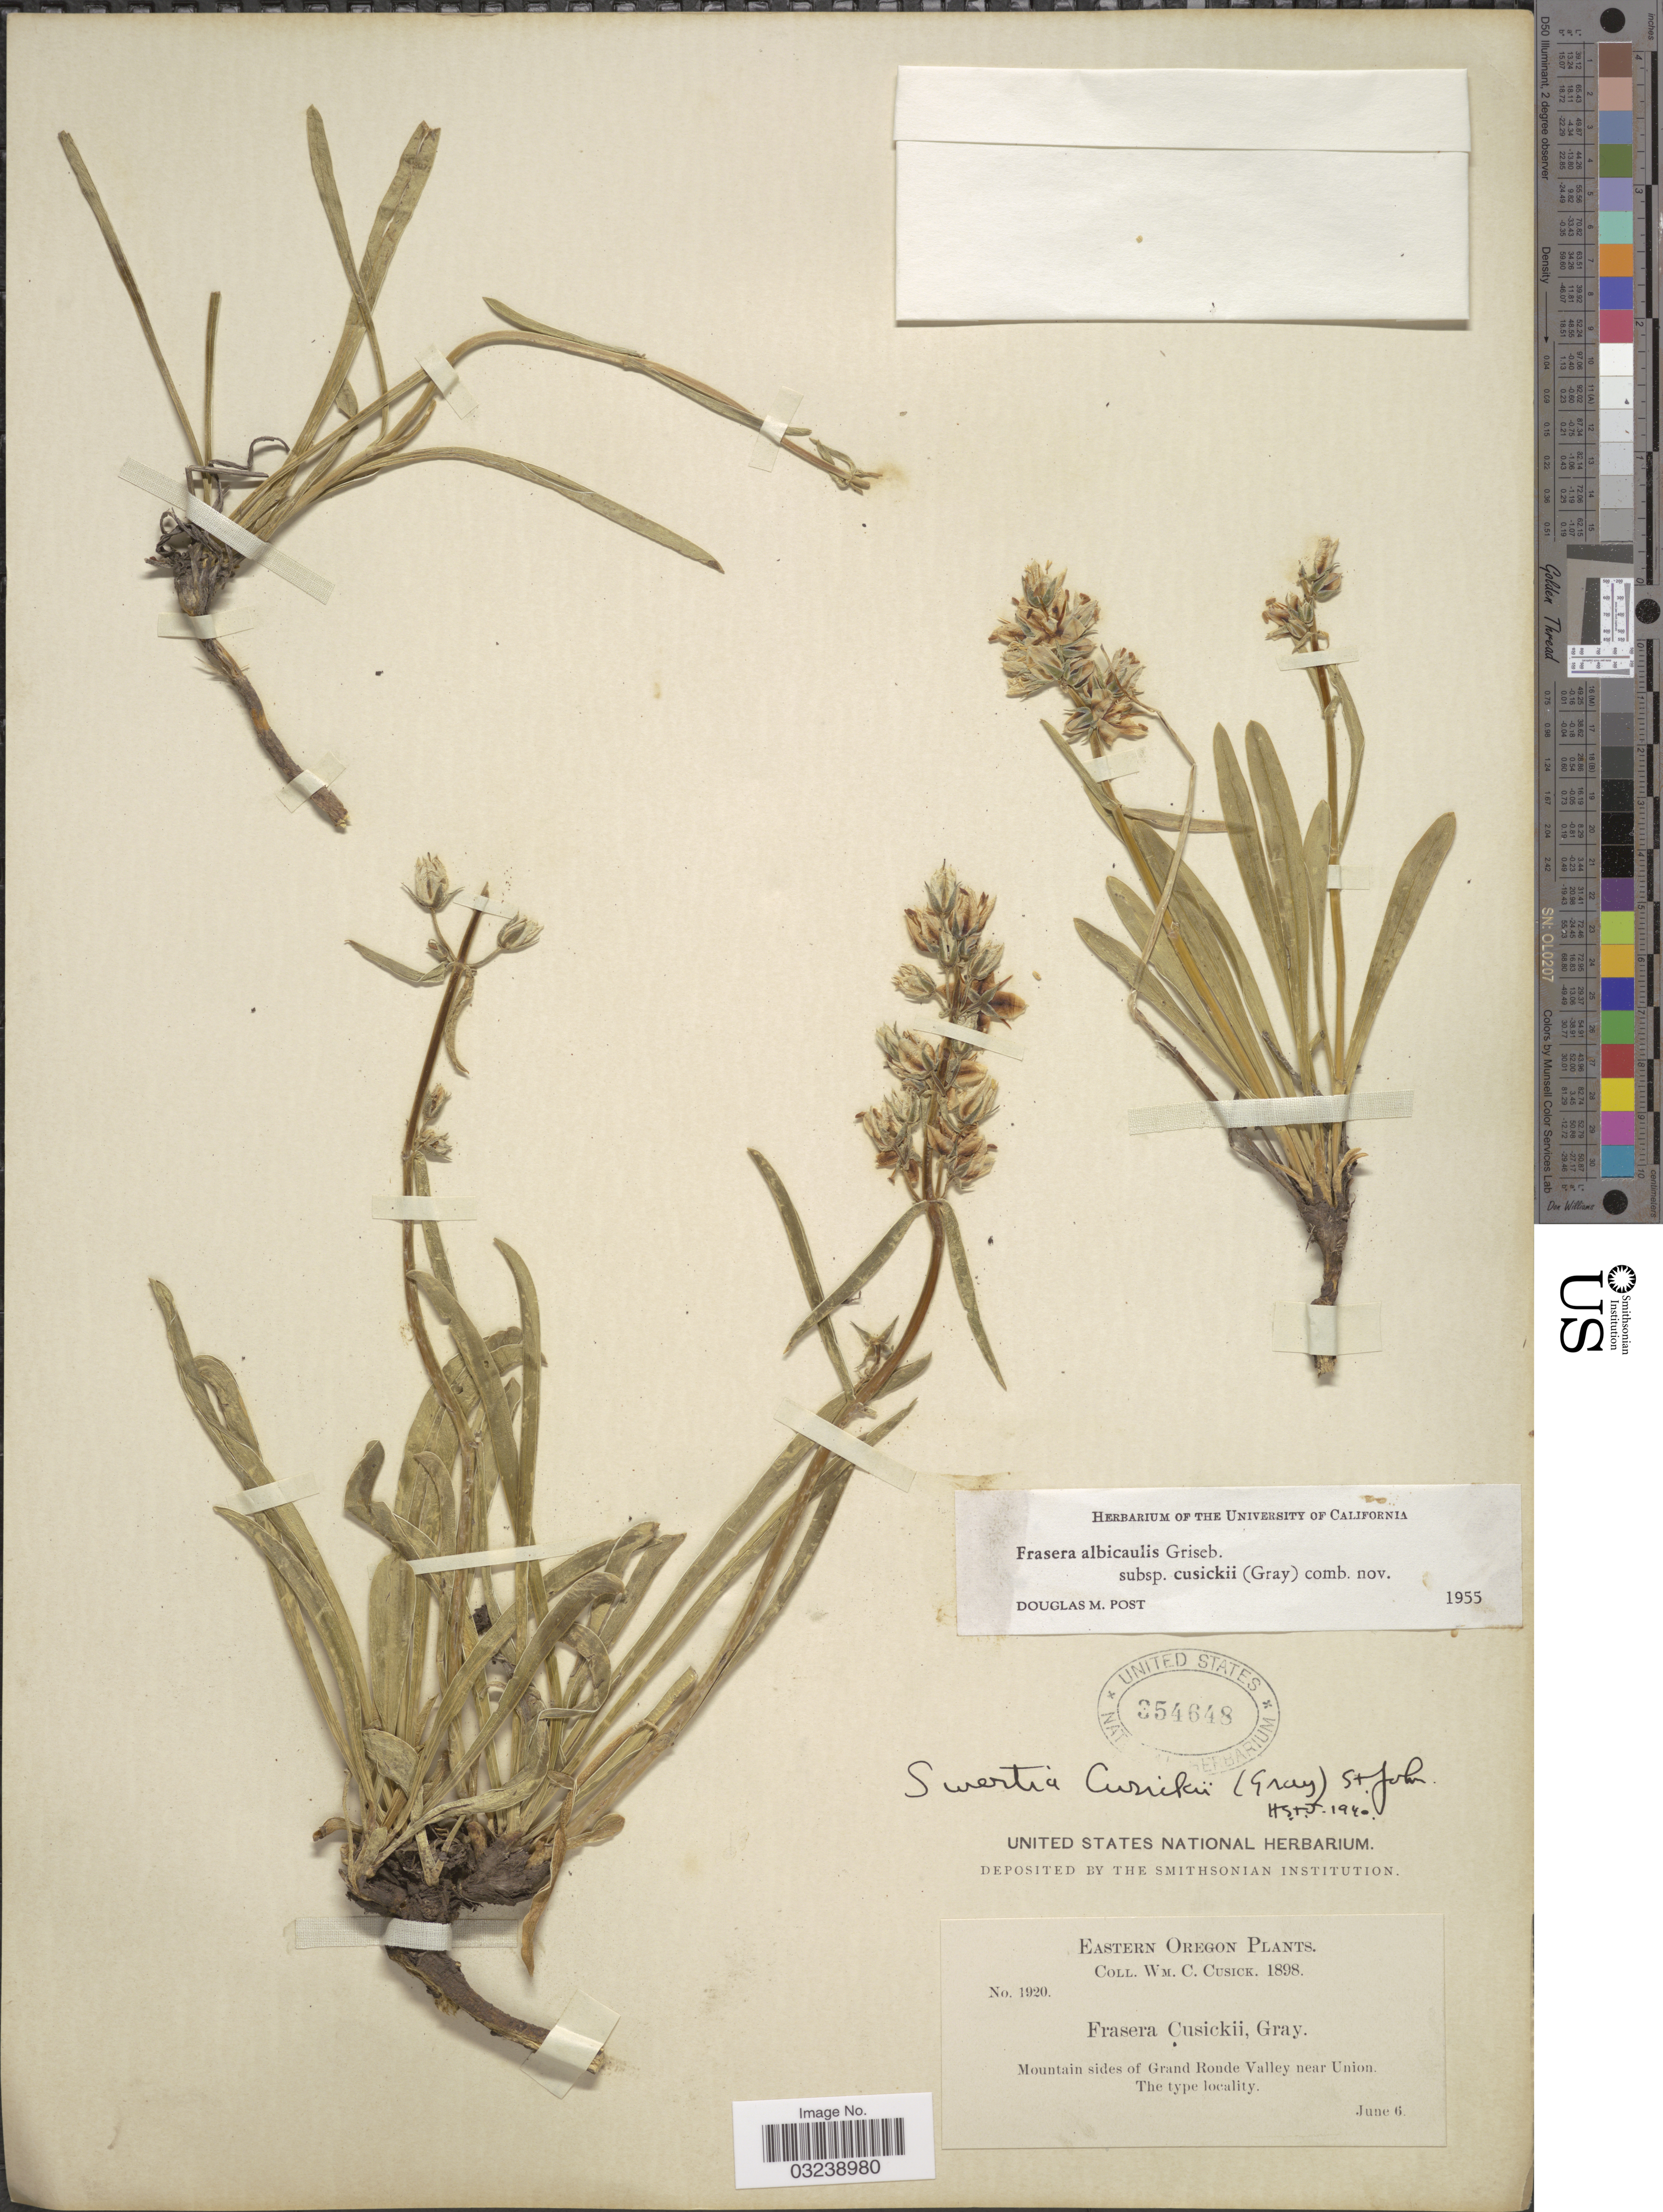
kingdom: Plantae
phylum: Tracheophyta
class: Magnoliopsida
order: Gentianales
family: Gentianaceae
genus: Frasera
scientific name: Frasera albicaulis var. cusickii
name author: (A. Gray) C.L. Hitchc.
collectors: W. C. Cusick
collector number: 1920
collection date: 1898-06-06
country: United States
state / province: Oregon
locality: Eastern Oregon. Mountain sides of Grand Ronde Valley near Union.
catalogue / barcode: US 354648